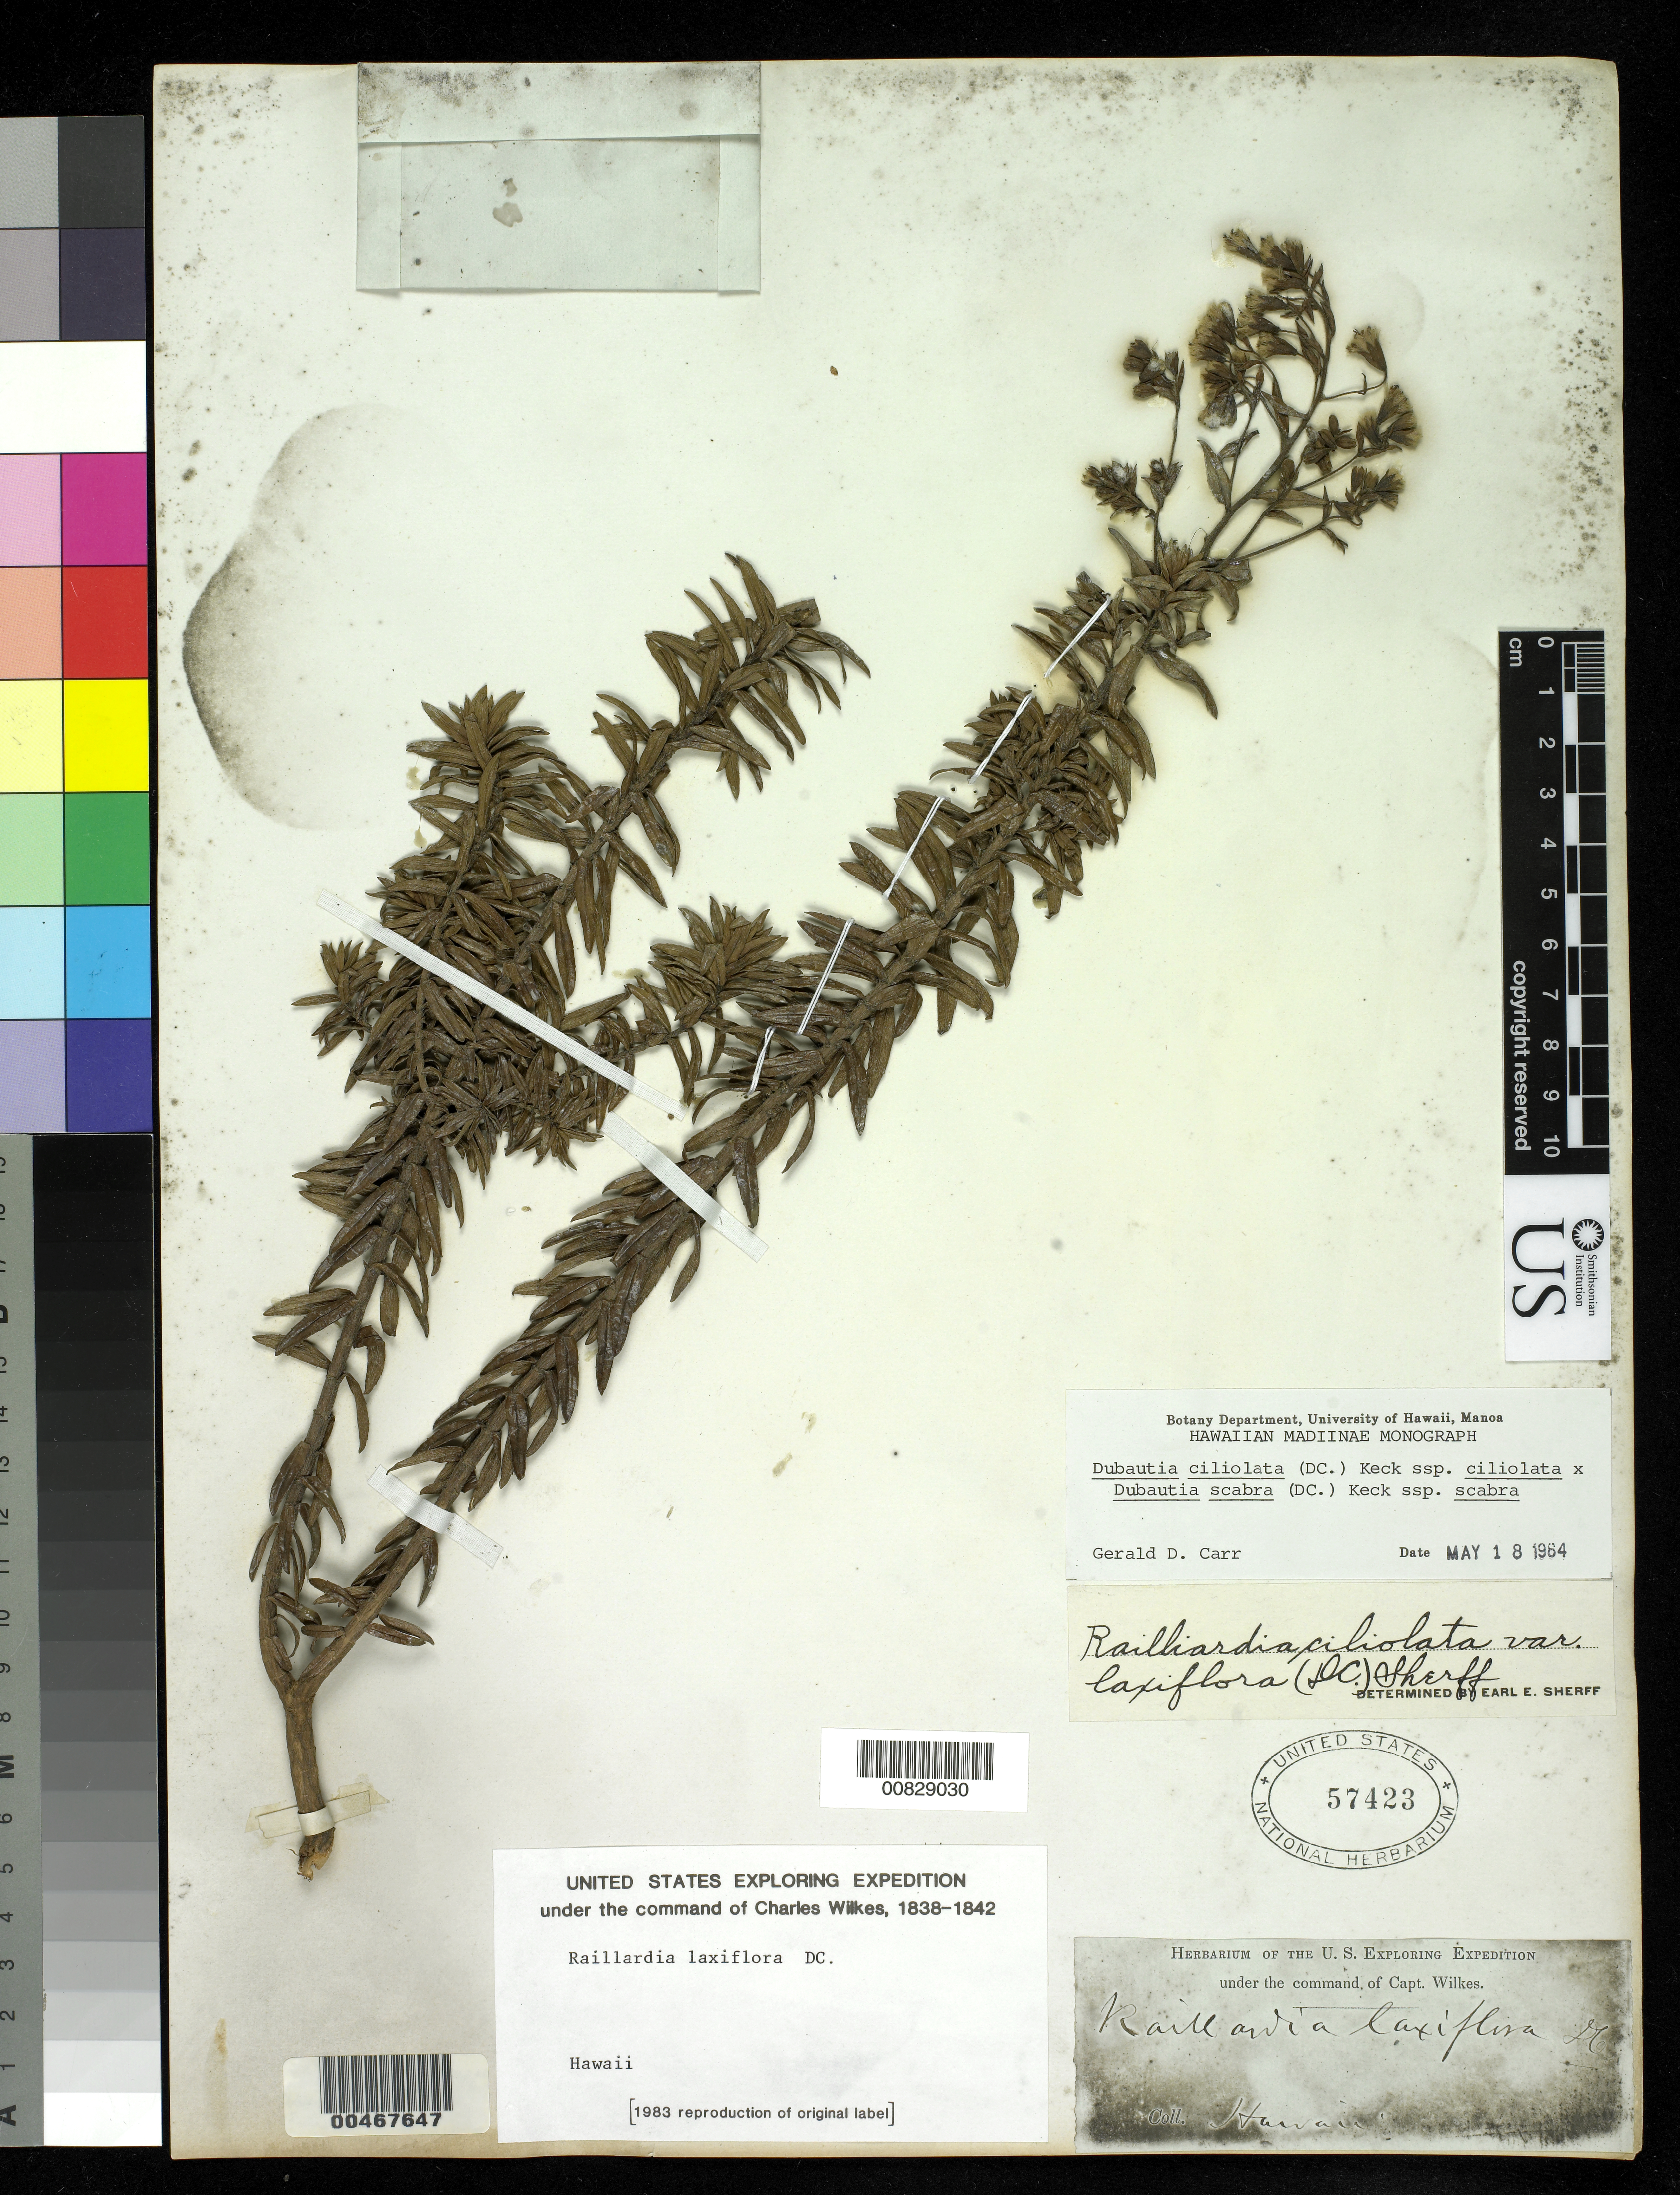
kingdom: Plantae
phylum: Tracheophyta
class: Magnoliopsida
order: Asterales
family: Asteraceae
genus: Dubautia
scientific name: Dubautia ciliolata subsp. ciliolata x D. scabra (DC.) D.D. Keck subsp. scabra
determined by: Carr, G. D.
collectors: Wilkes Explor. Exped.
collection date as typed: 1838 to -- --- 1842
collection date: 1838/1842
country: United States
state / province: Hawaii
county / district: Hawaii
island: Hawaii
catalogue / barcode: US 57423